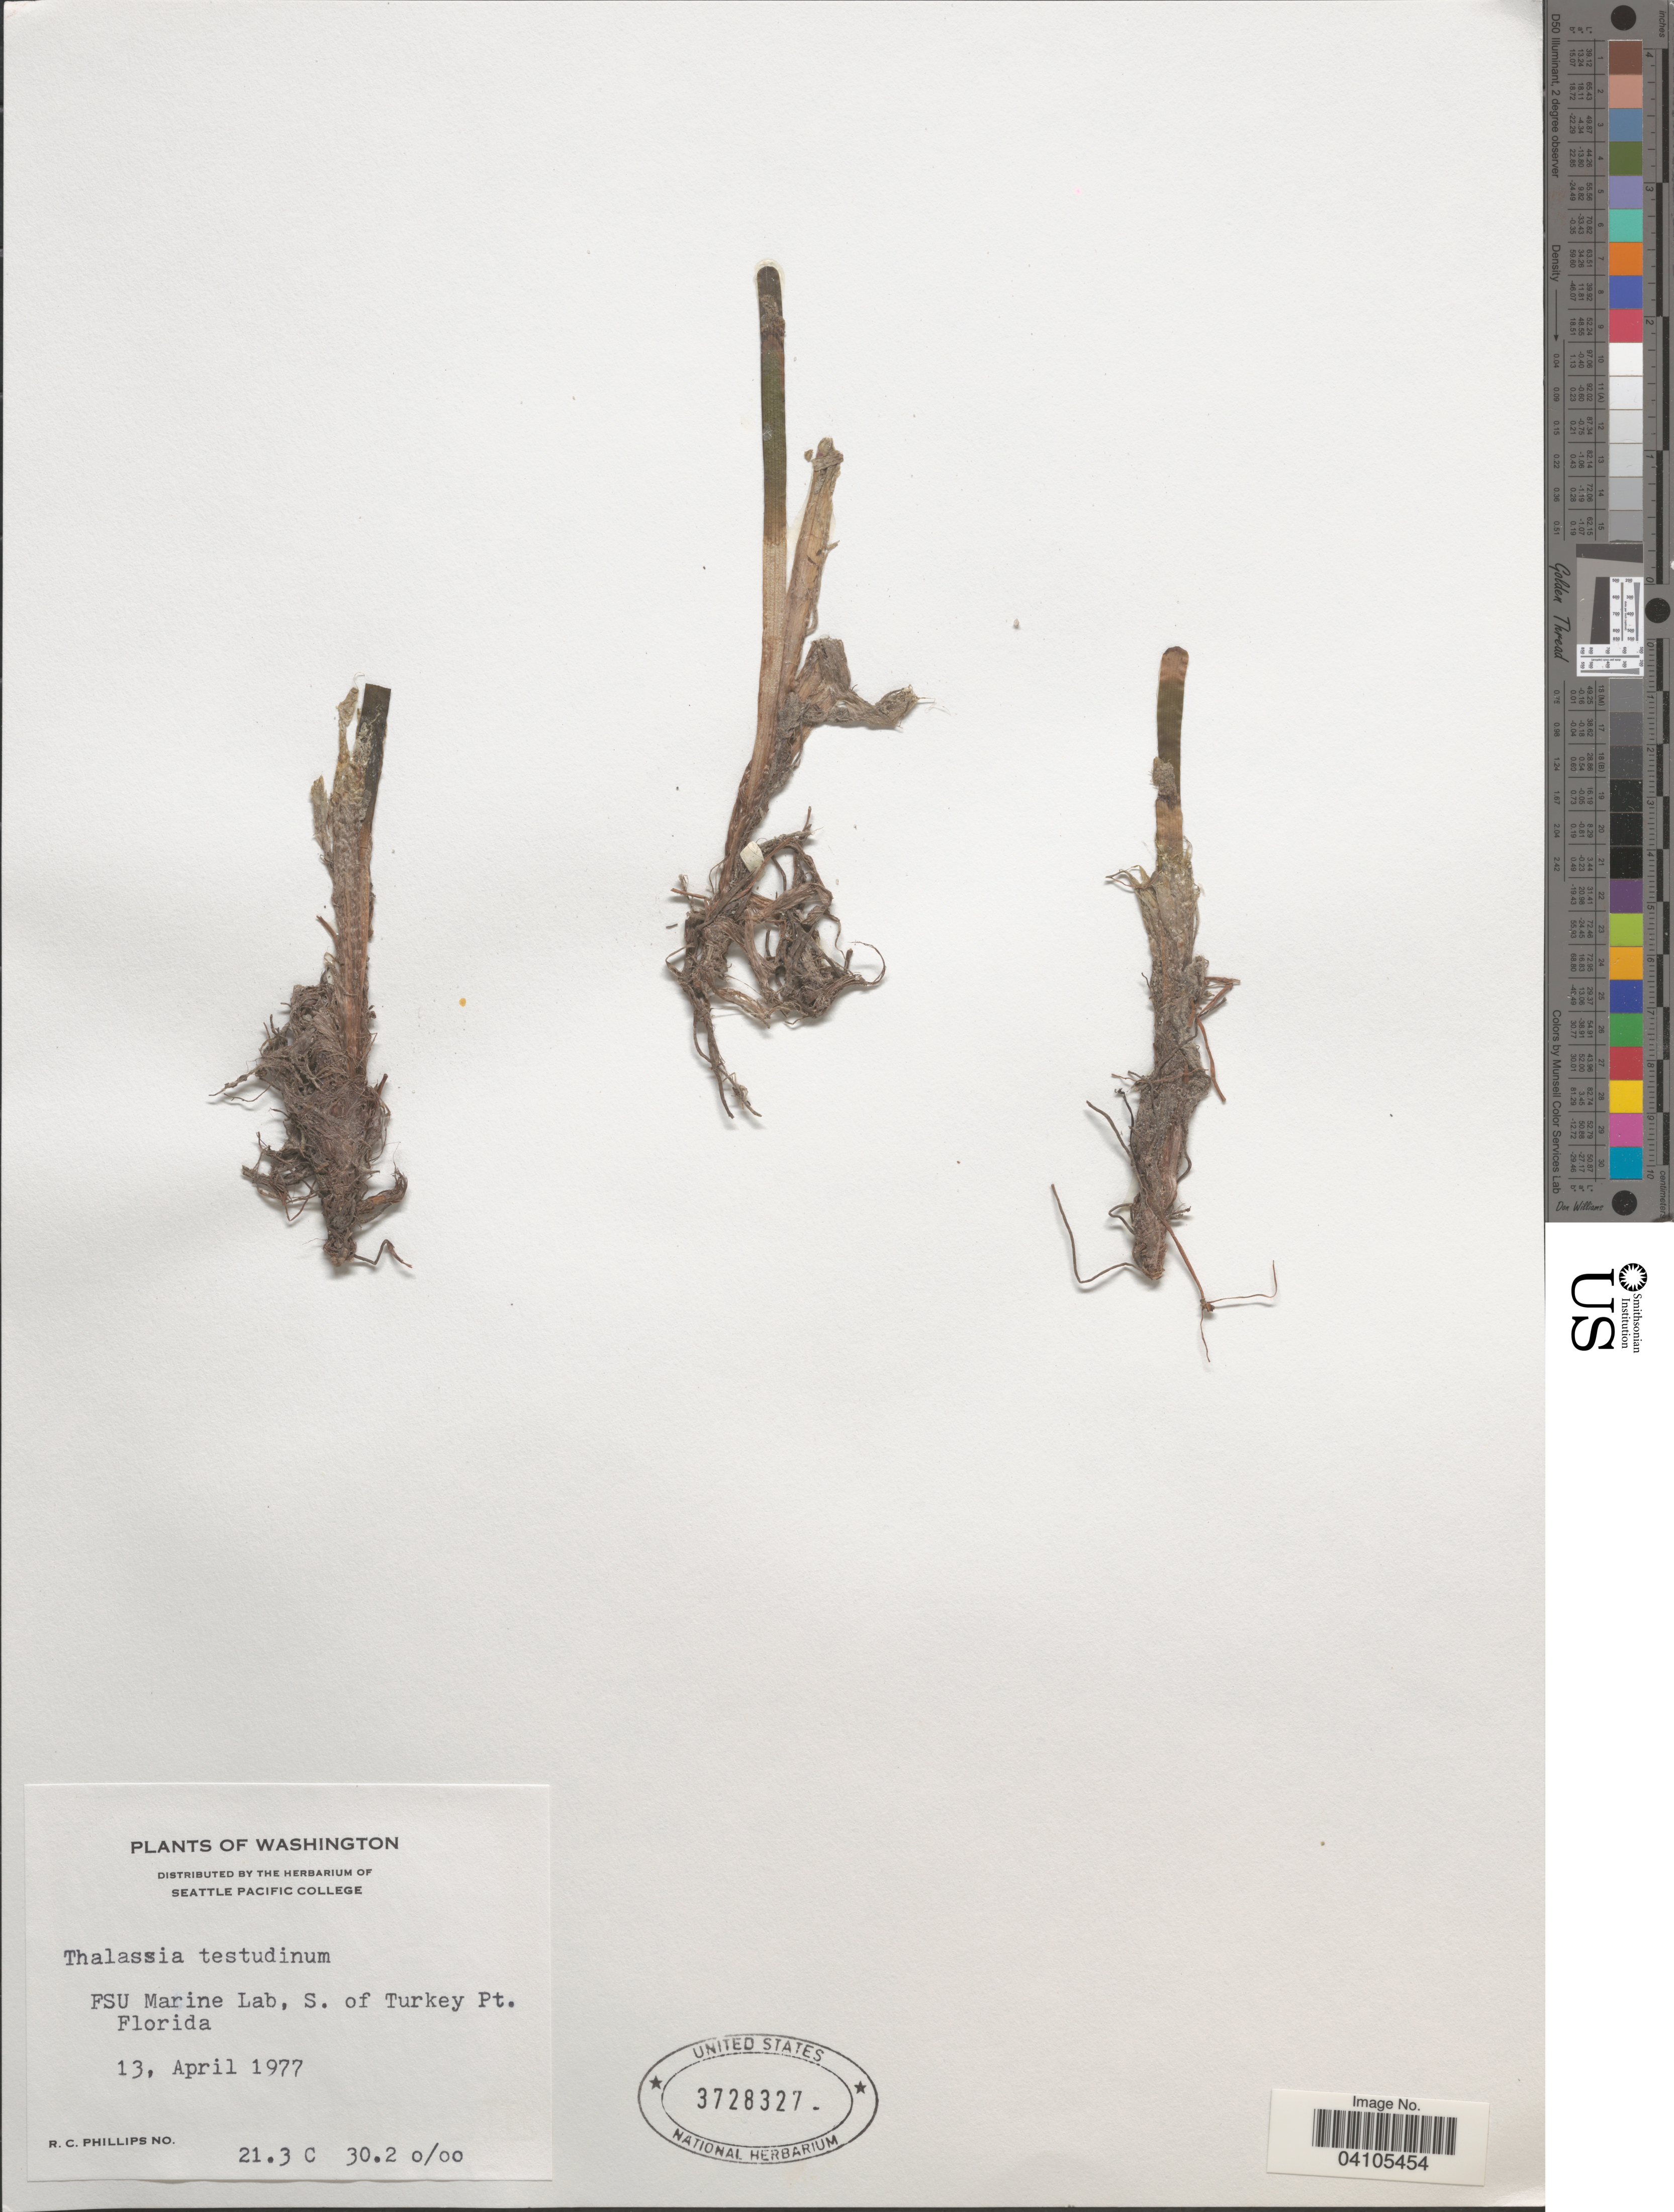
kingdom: Plantae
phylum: Tracheophyta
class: Liliopsida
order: Alismatales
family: Hydrocharitaceae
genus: Thalassia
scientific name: Thalassia testudinum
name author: Banks & Sol. ex K.D. Koenig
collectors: R. C. Phillips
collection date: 1977-04-13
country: United States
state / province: Florida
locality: FSU Marine Lab, S. of Turkey Pt.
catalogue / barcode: US 3728327